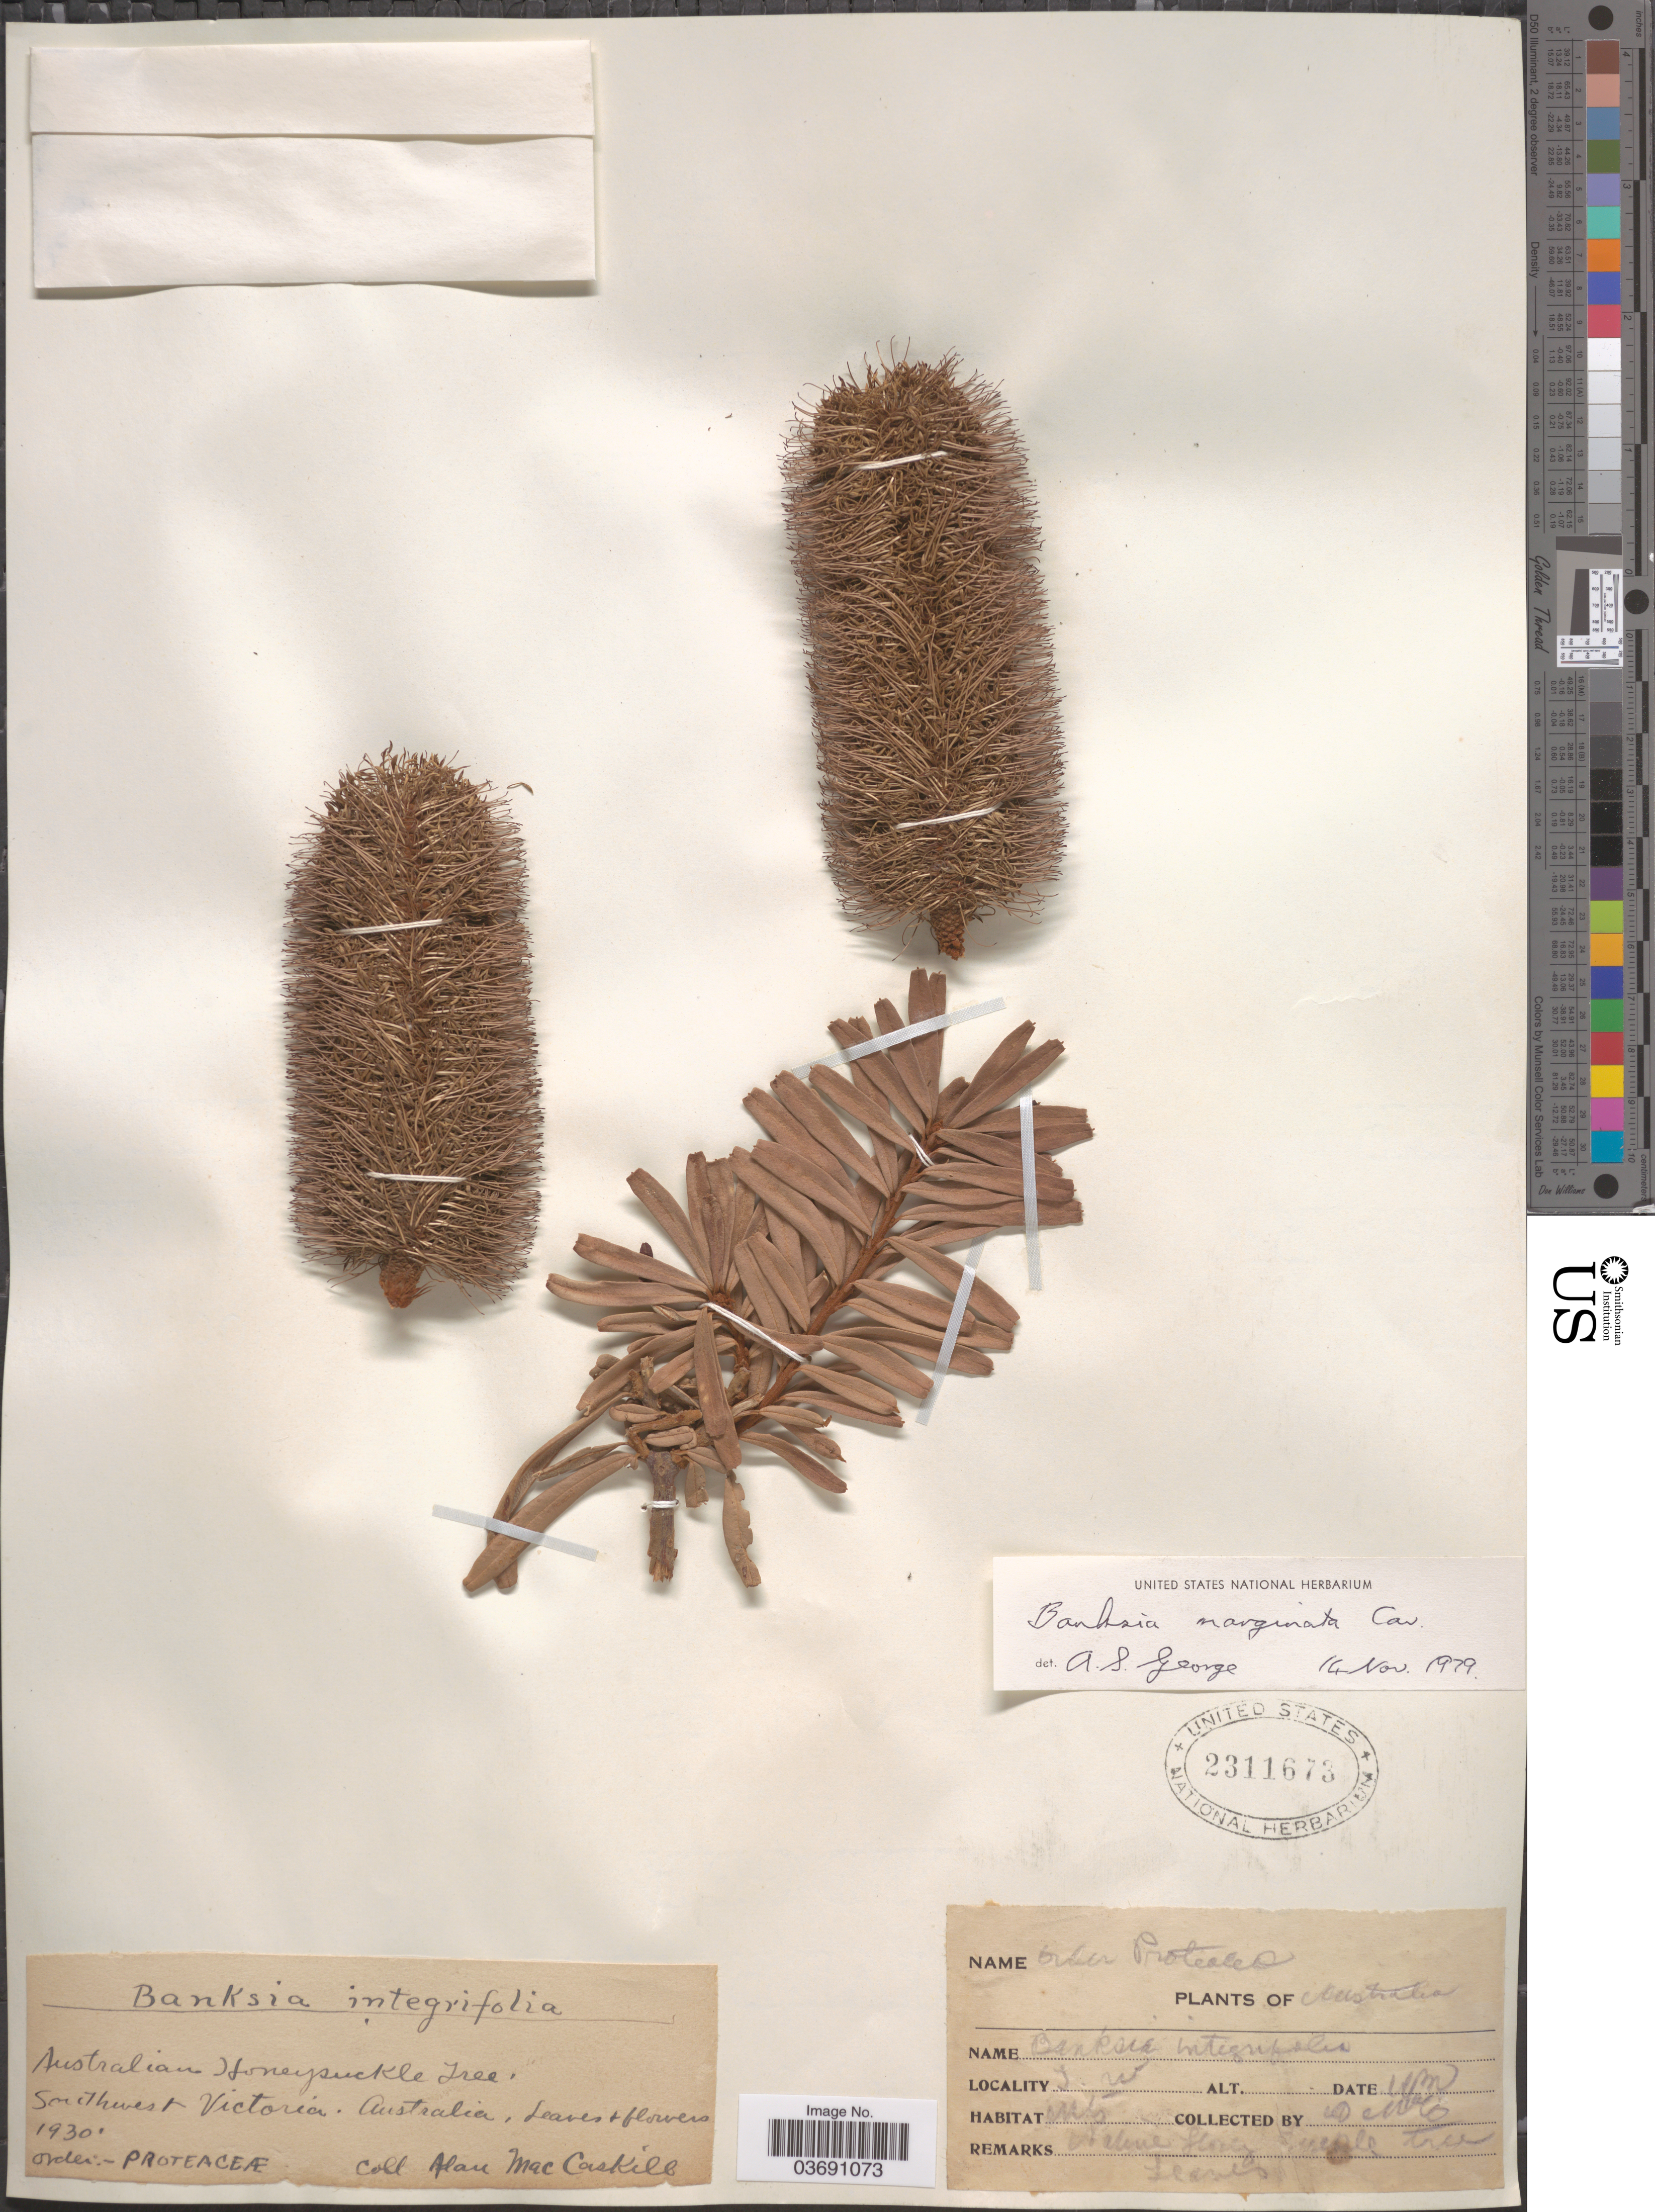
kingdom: Plantae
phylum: Tracheophyta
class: Magnoliopsida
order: Proteales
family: Proteaceae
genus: Banksia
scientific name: Banksia marginata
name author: Cav.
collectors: A. MacCaskill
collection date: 1930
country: Australia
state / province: Victoria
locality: Southwest Victoria.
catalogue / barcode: US 2311673